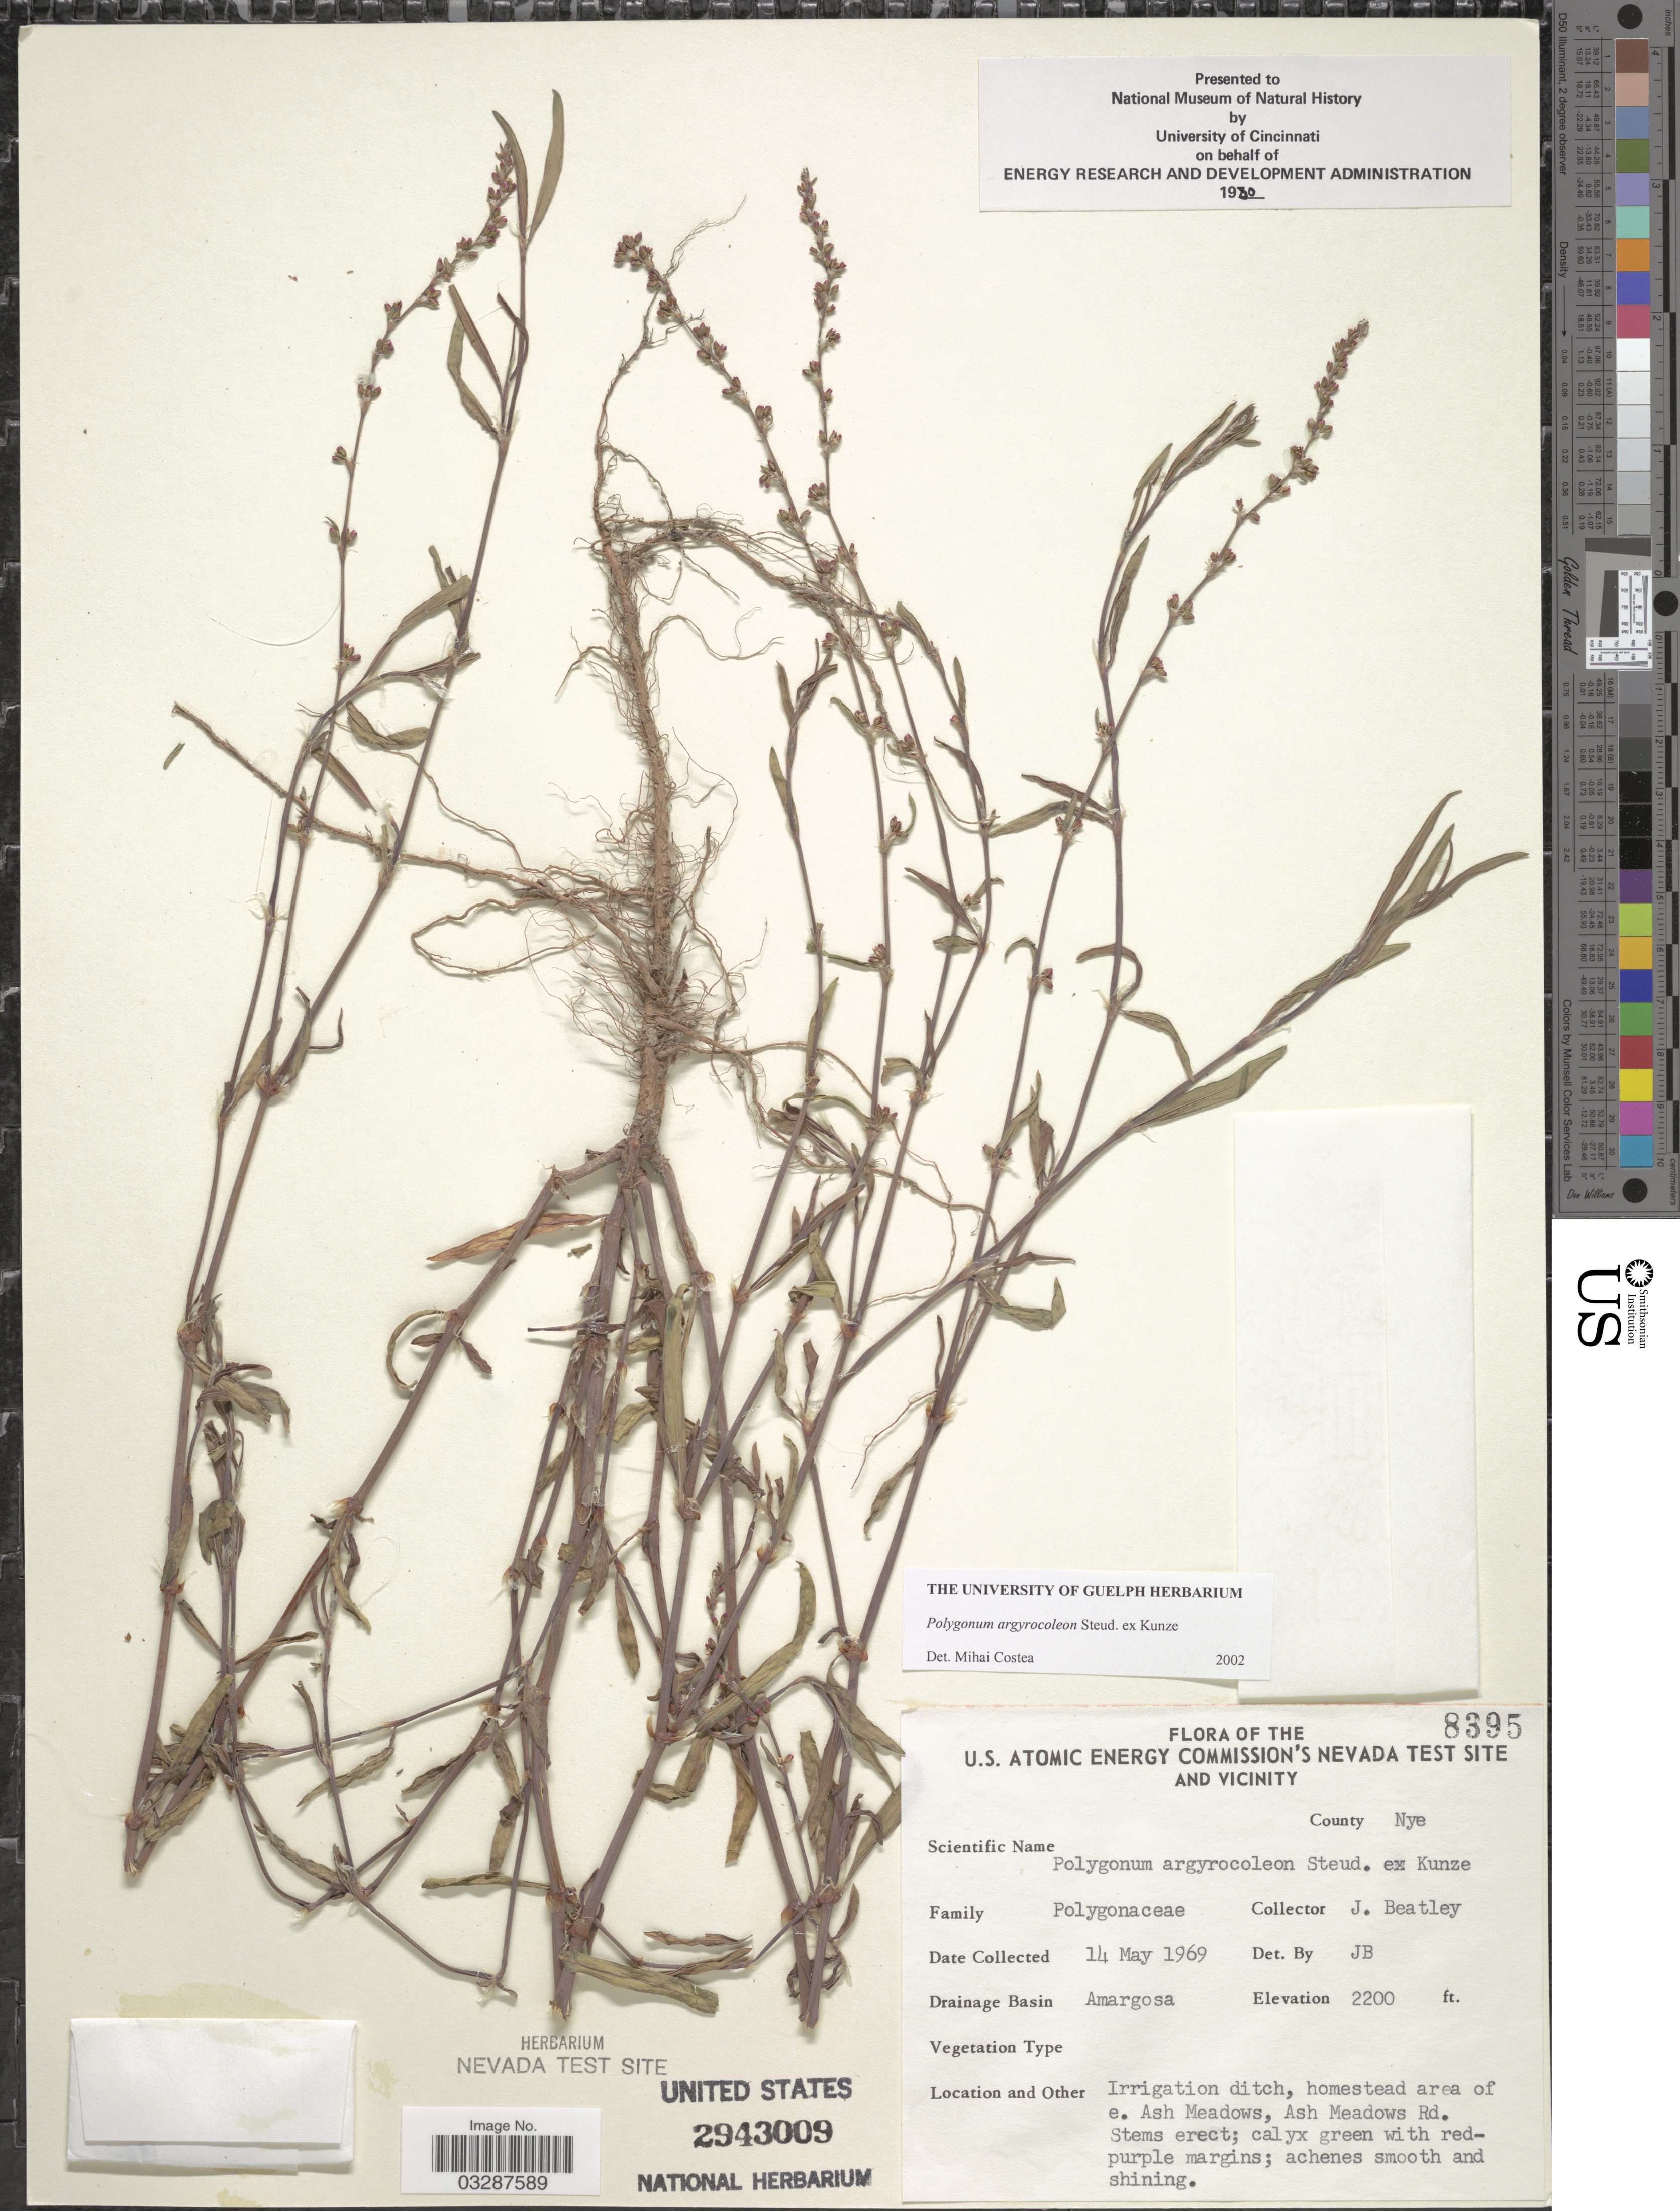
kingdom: Plantae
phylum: Tracheophyta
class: Magnoliopsida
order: Caryophyllales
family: Polygonaceae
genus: Polygonum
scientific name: Polygonum argyrocoleon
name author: Steud. ex Kunze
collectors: J. C. Beatley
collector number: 8395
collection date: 1969-05-14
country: United States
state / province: Nevada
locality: The U.S. Atomic Energy Commission's Nevada Test Site and Vicinity. County Nye. Drainage Basin Amargosa. Irrigation ditch, homestead area of e. Ash Meadows, Ash Meadows Rd.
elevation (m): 671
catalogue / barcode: US 2943009